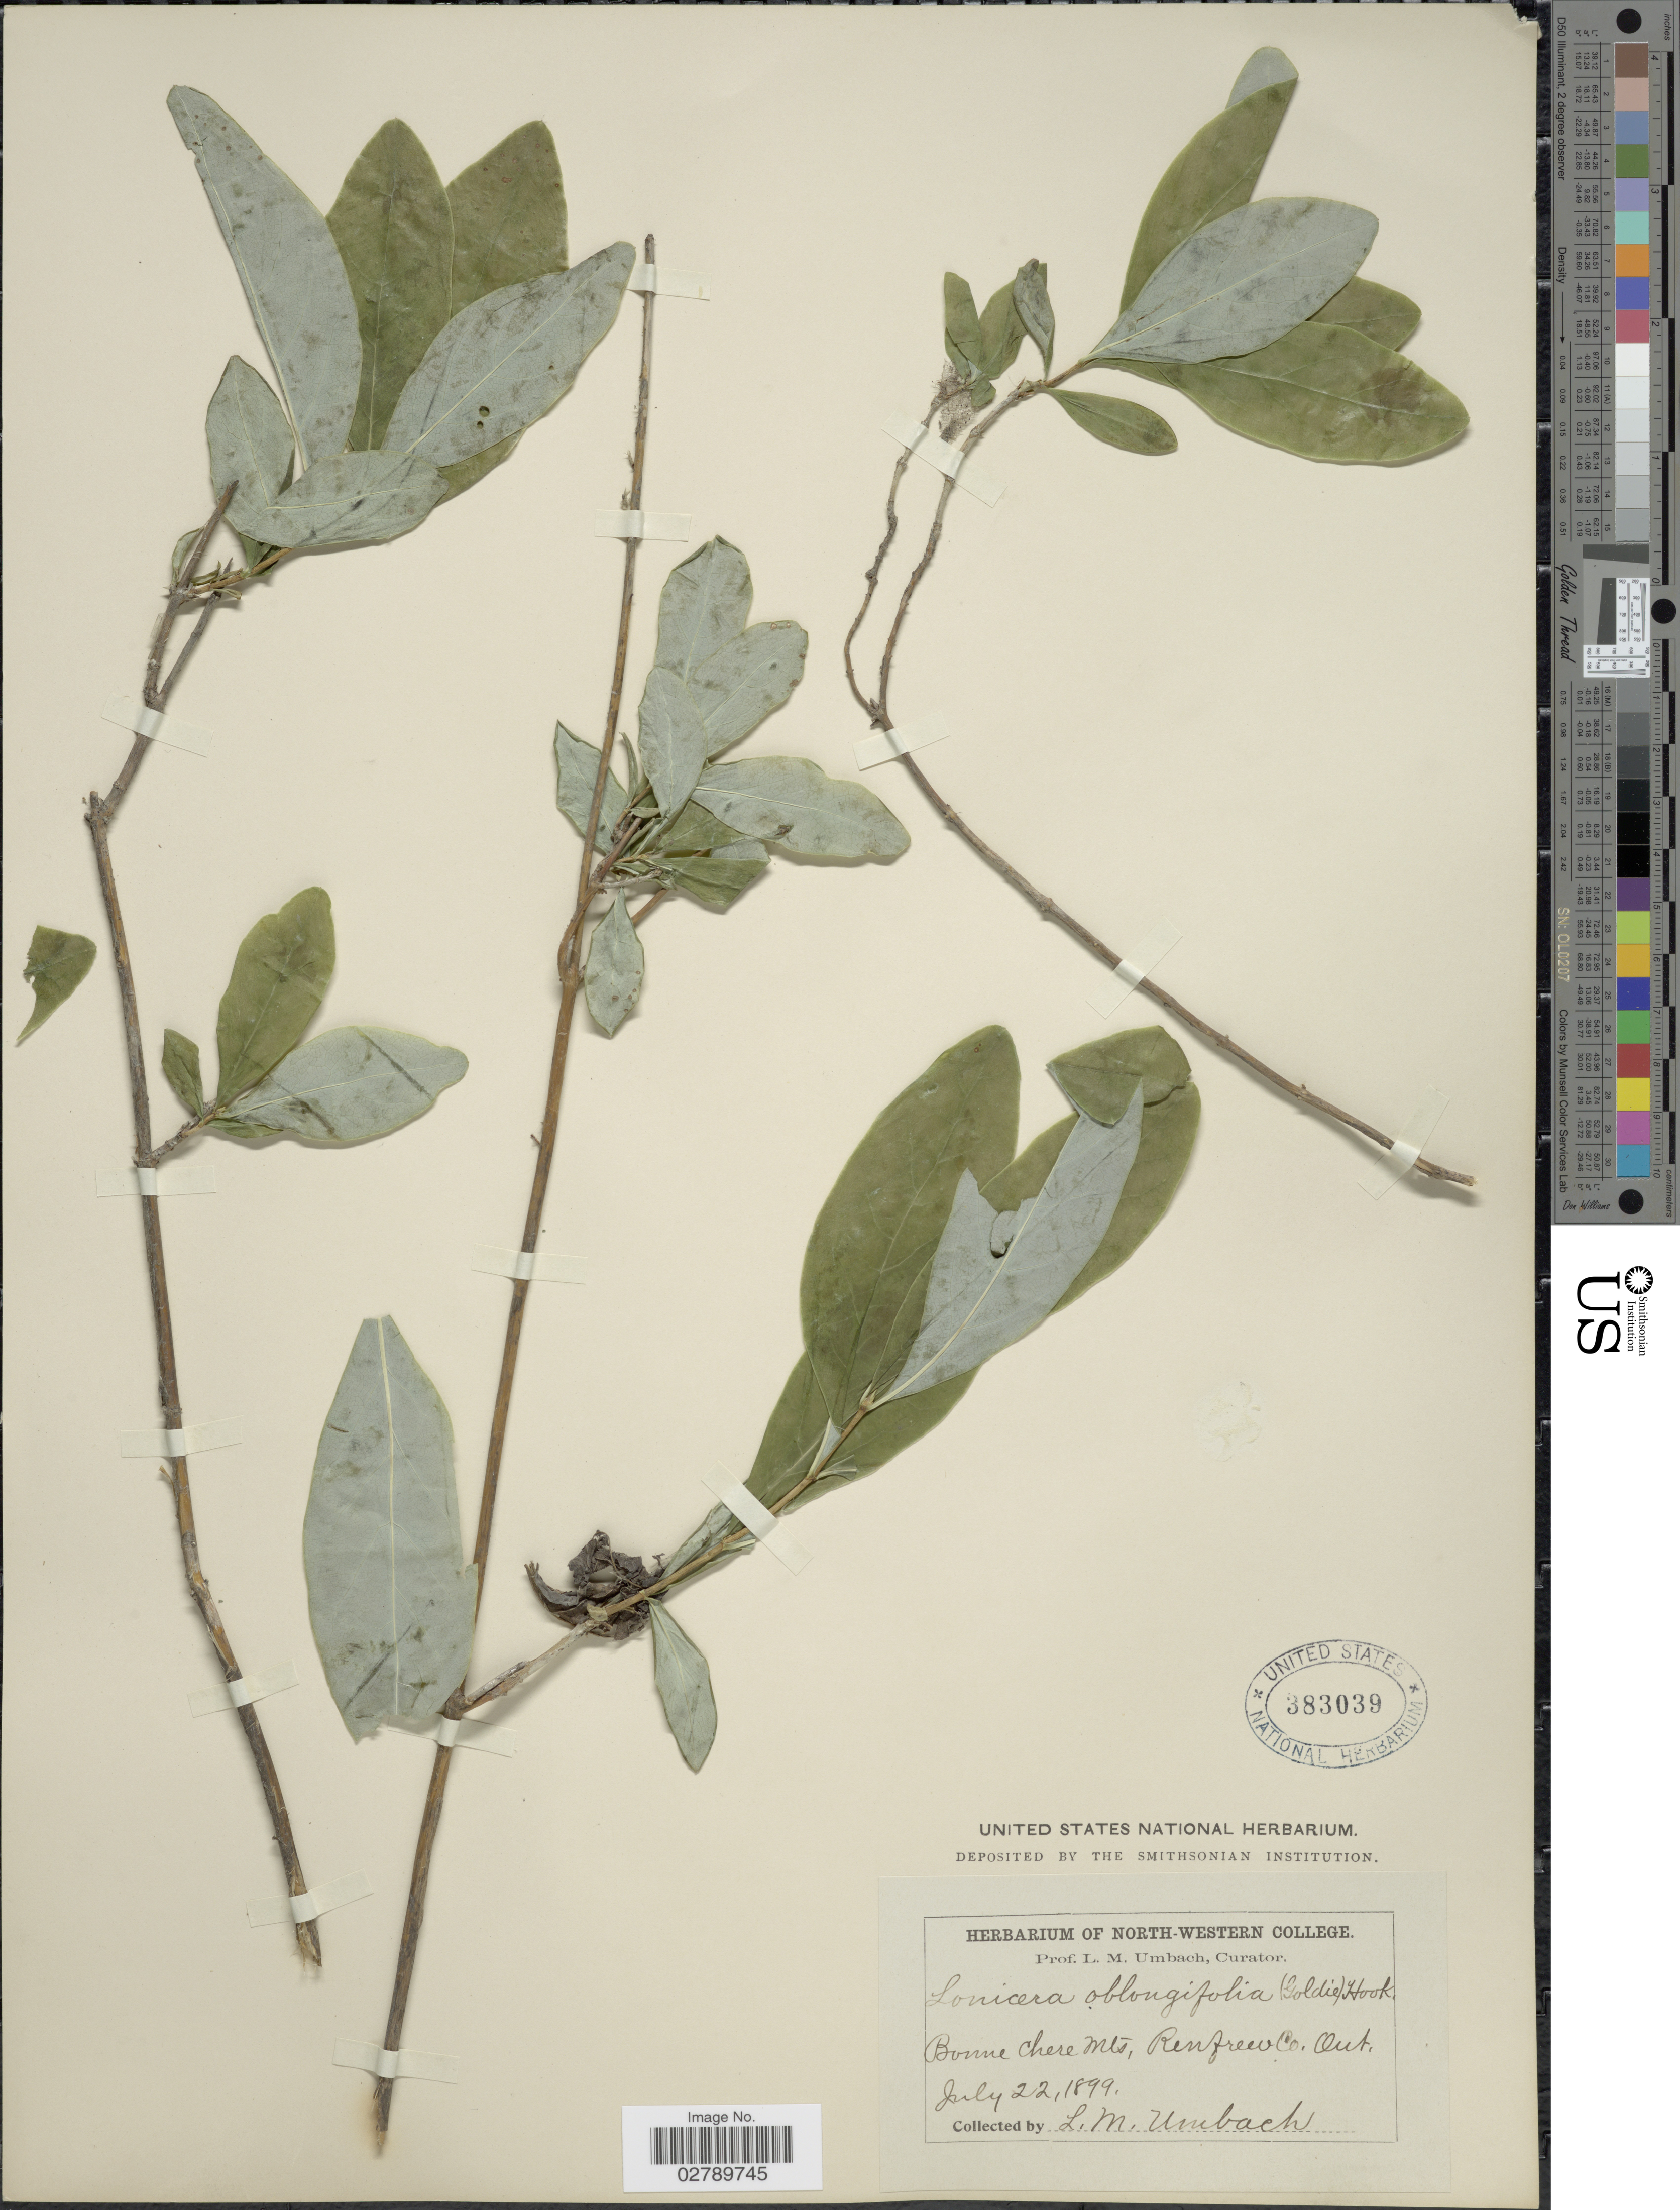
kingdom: Plantae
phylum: Tracheophyta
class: Magnoliopsida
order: Dipsacales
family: Caprifoliaceae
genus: Lonicera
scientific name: Lonicera oblongifolia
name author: Hook.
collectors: L. M. Umbach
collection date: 1899-07-22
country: Canada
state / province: Ontario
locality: Bonne Chere Mts, Renfrew Co.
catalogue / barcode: US 383039